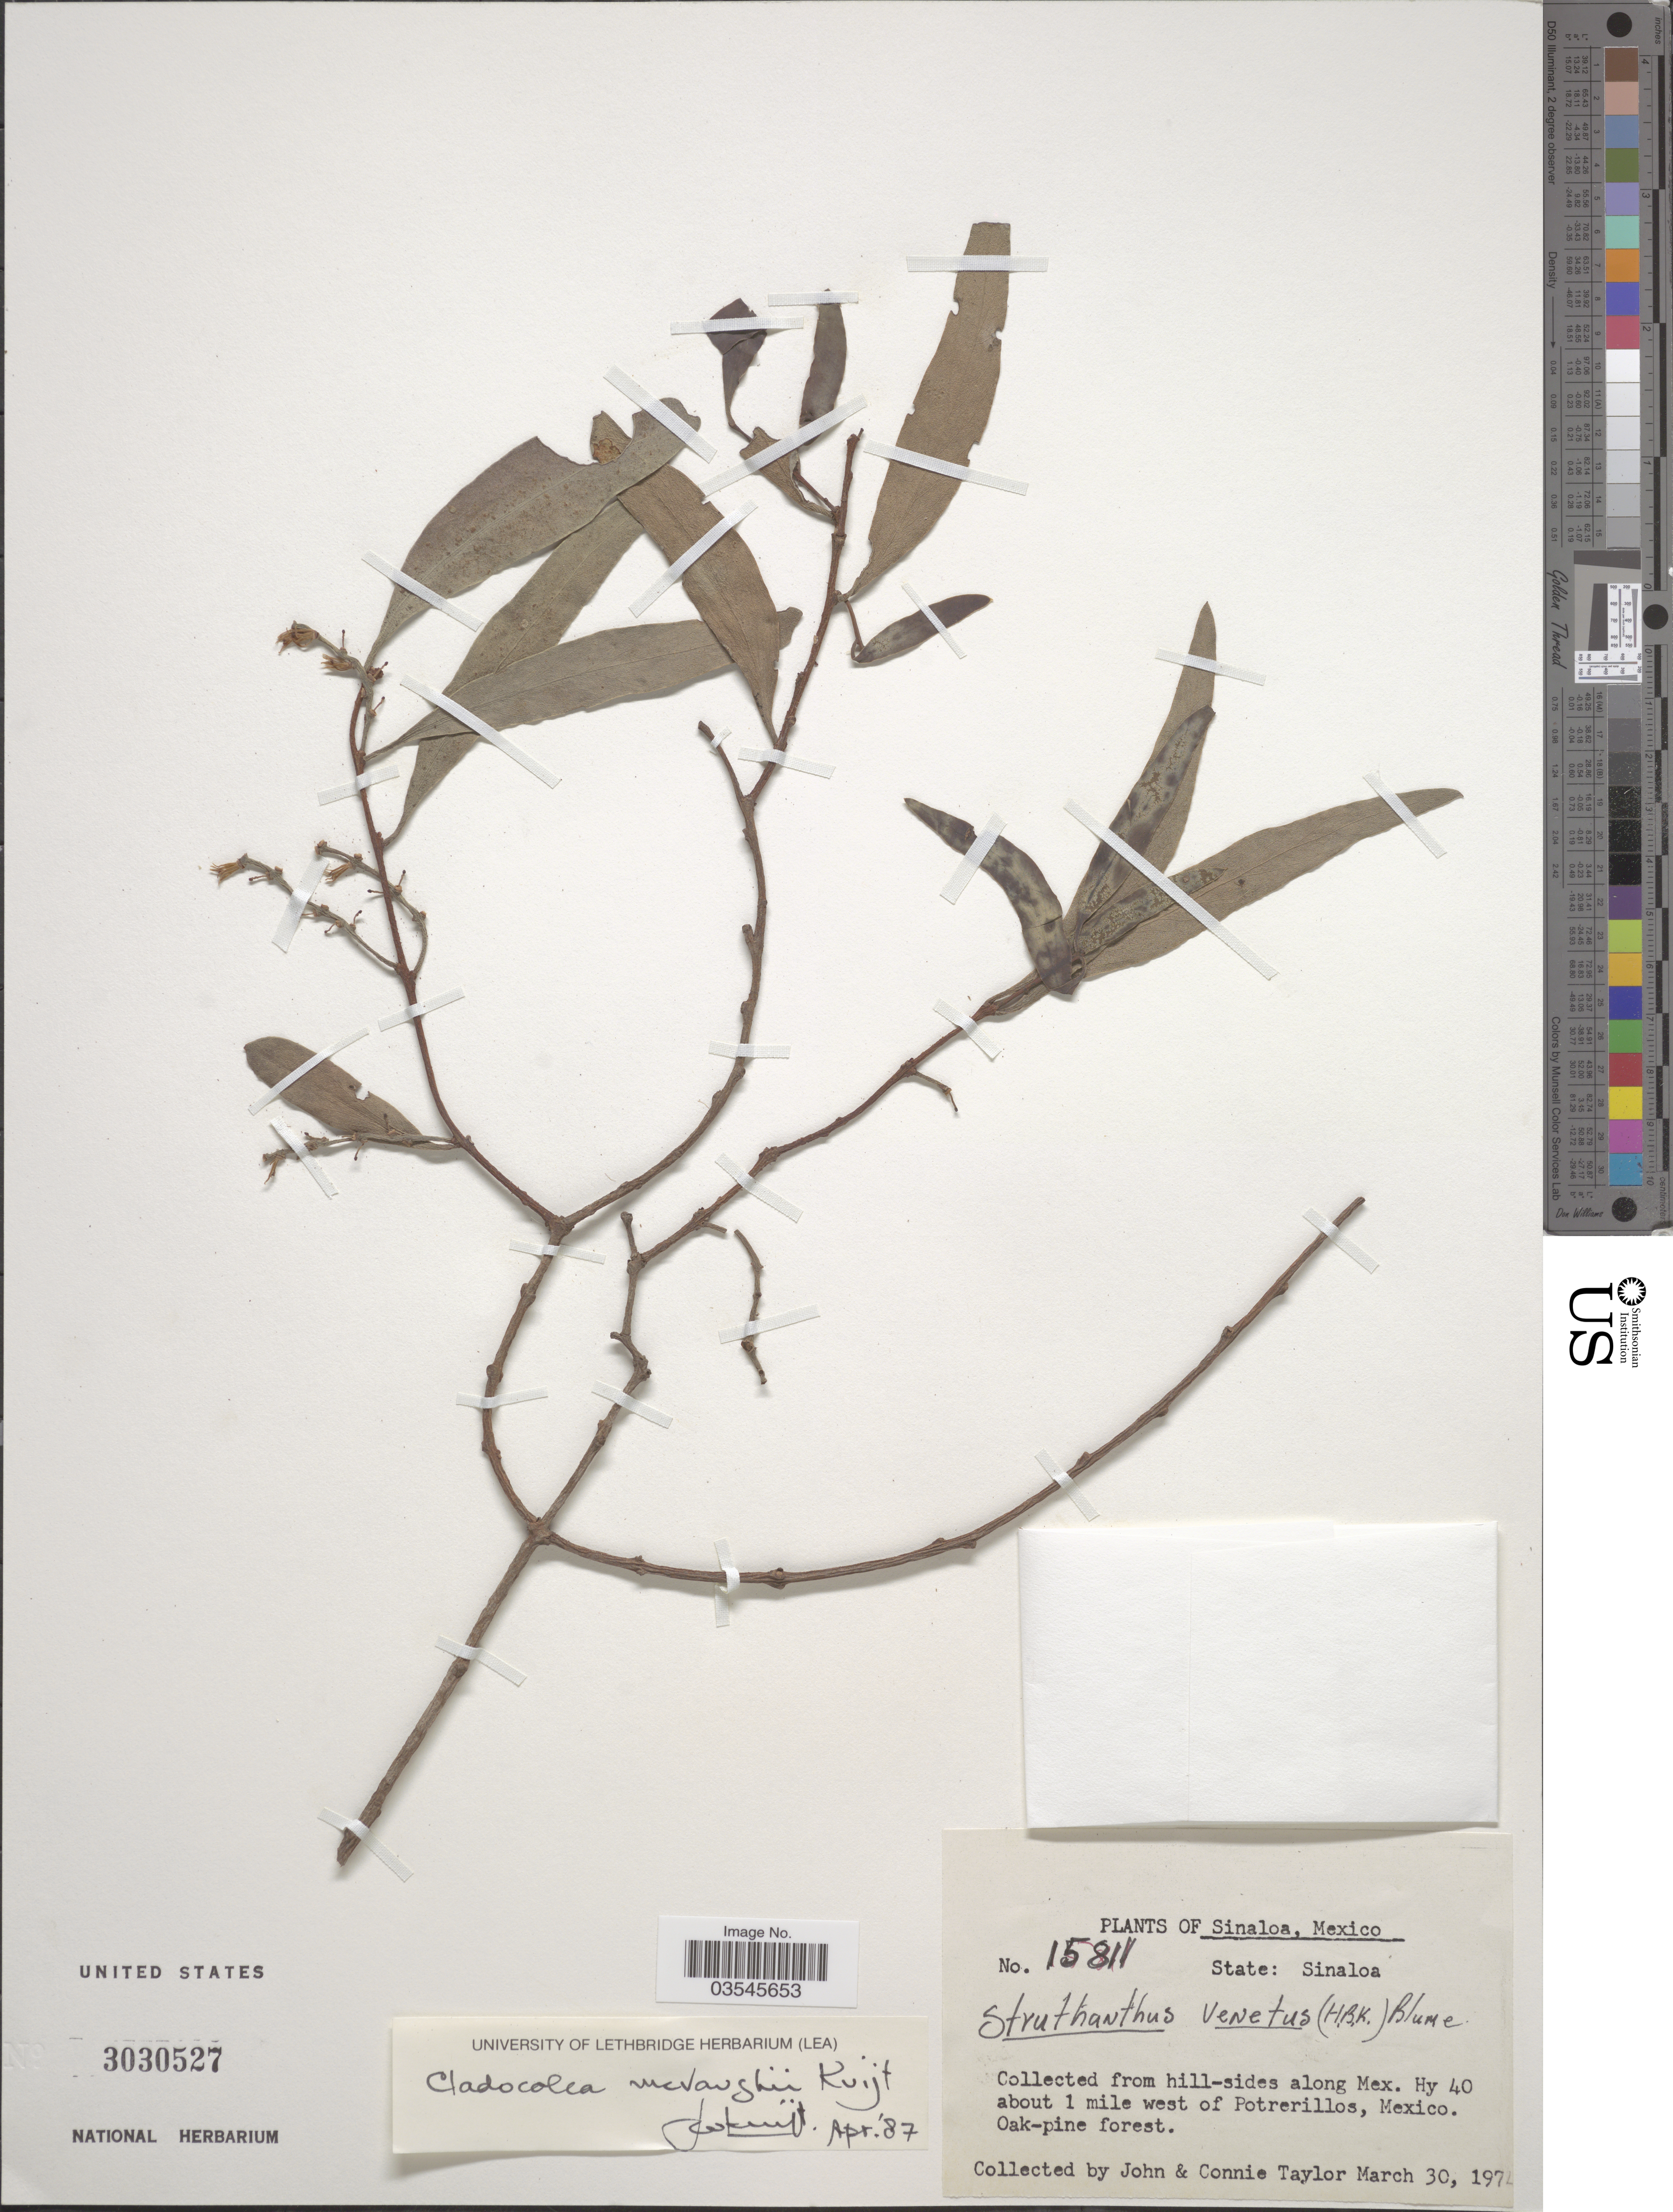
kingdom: Plantae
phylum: Tracheophyta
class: Magnoliopsida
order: Santalales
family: Loranthaceae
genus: Cladocolea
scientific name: Cladocolea mcvaughii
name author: Kuijt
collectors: J. Taylor & C. Taylor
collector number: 15811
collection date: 1974-03-30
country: Mexico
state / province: Sinaloa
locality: Hill-sides along Mex. Hy 40 about 1 mile west of Potrerillos.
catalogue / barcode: US 3030527